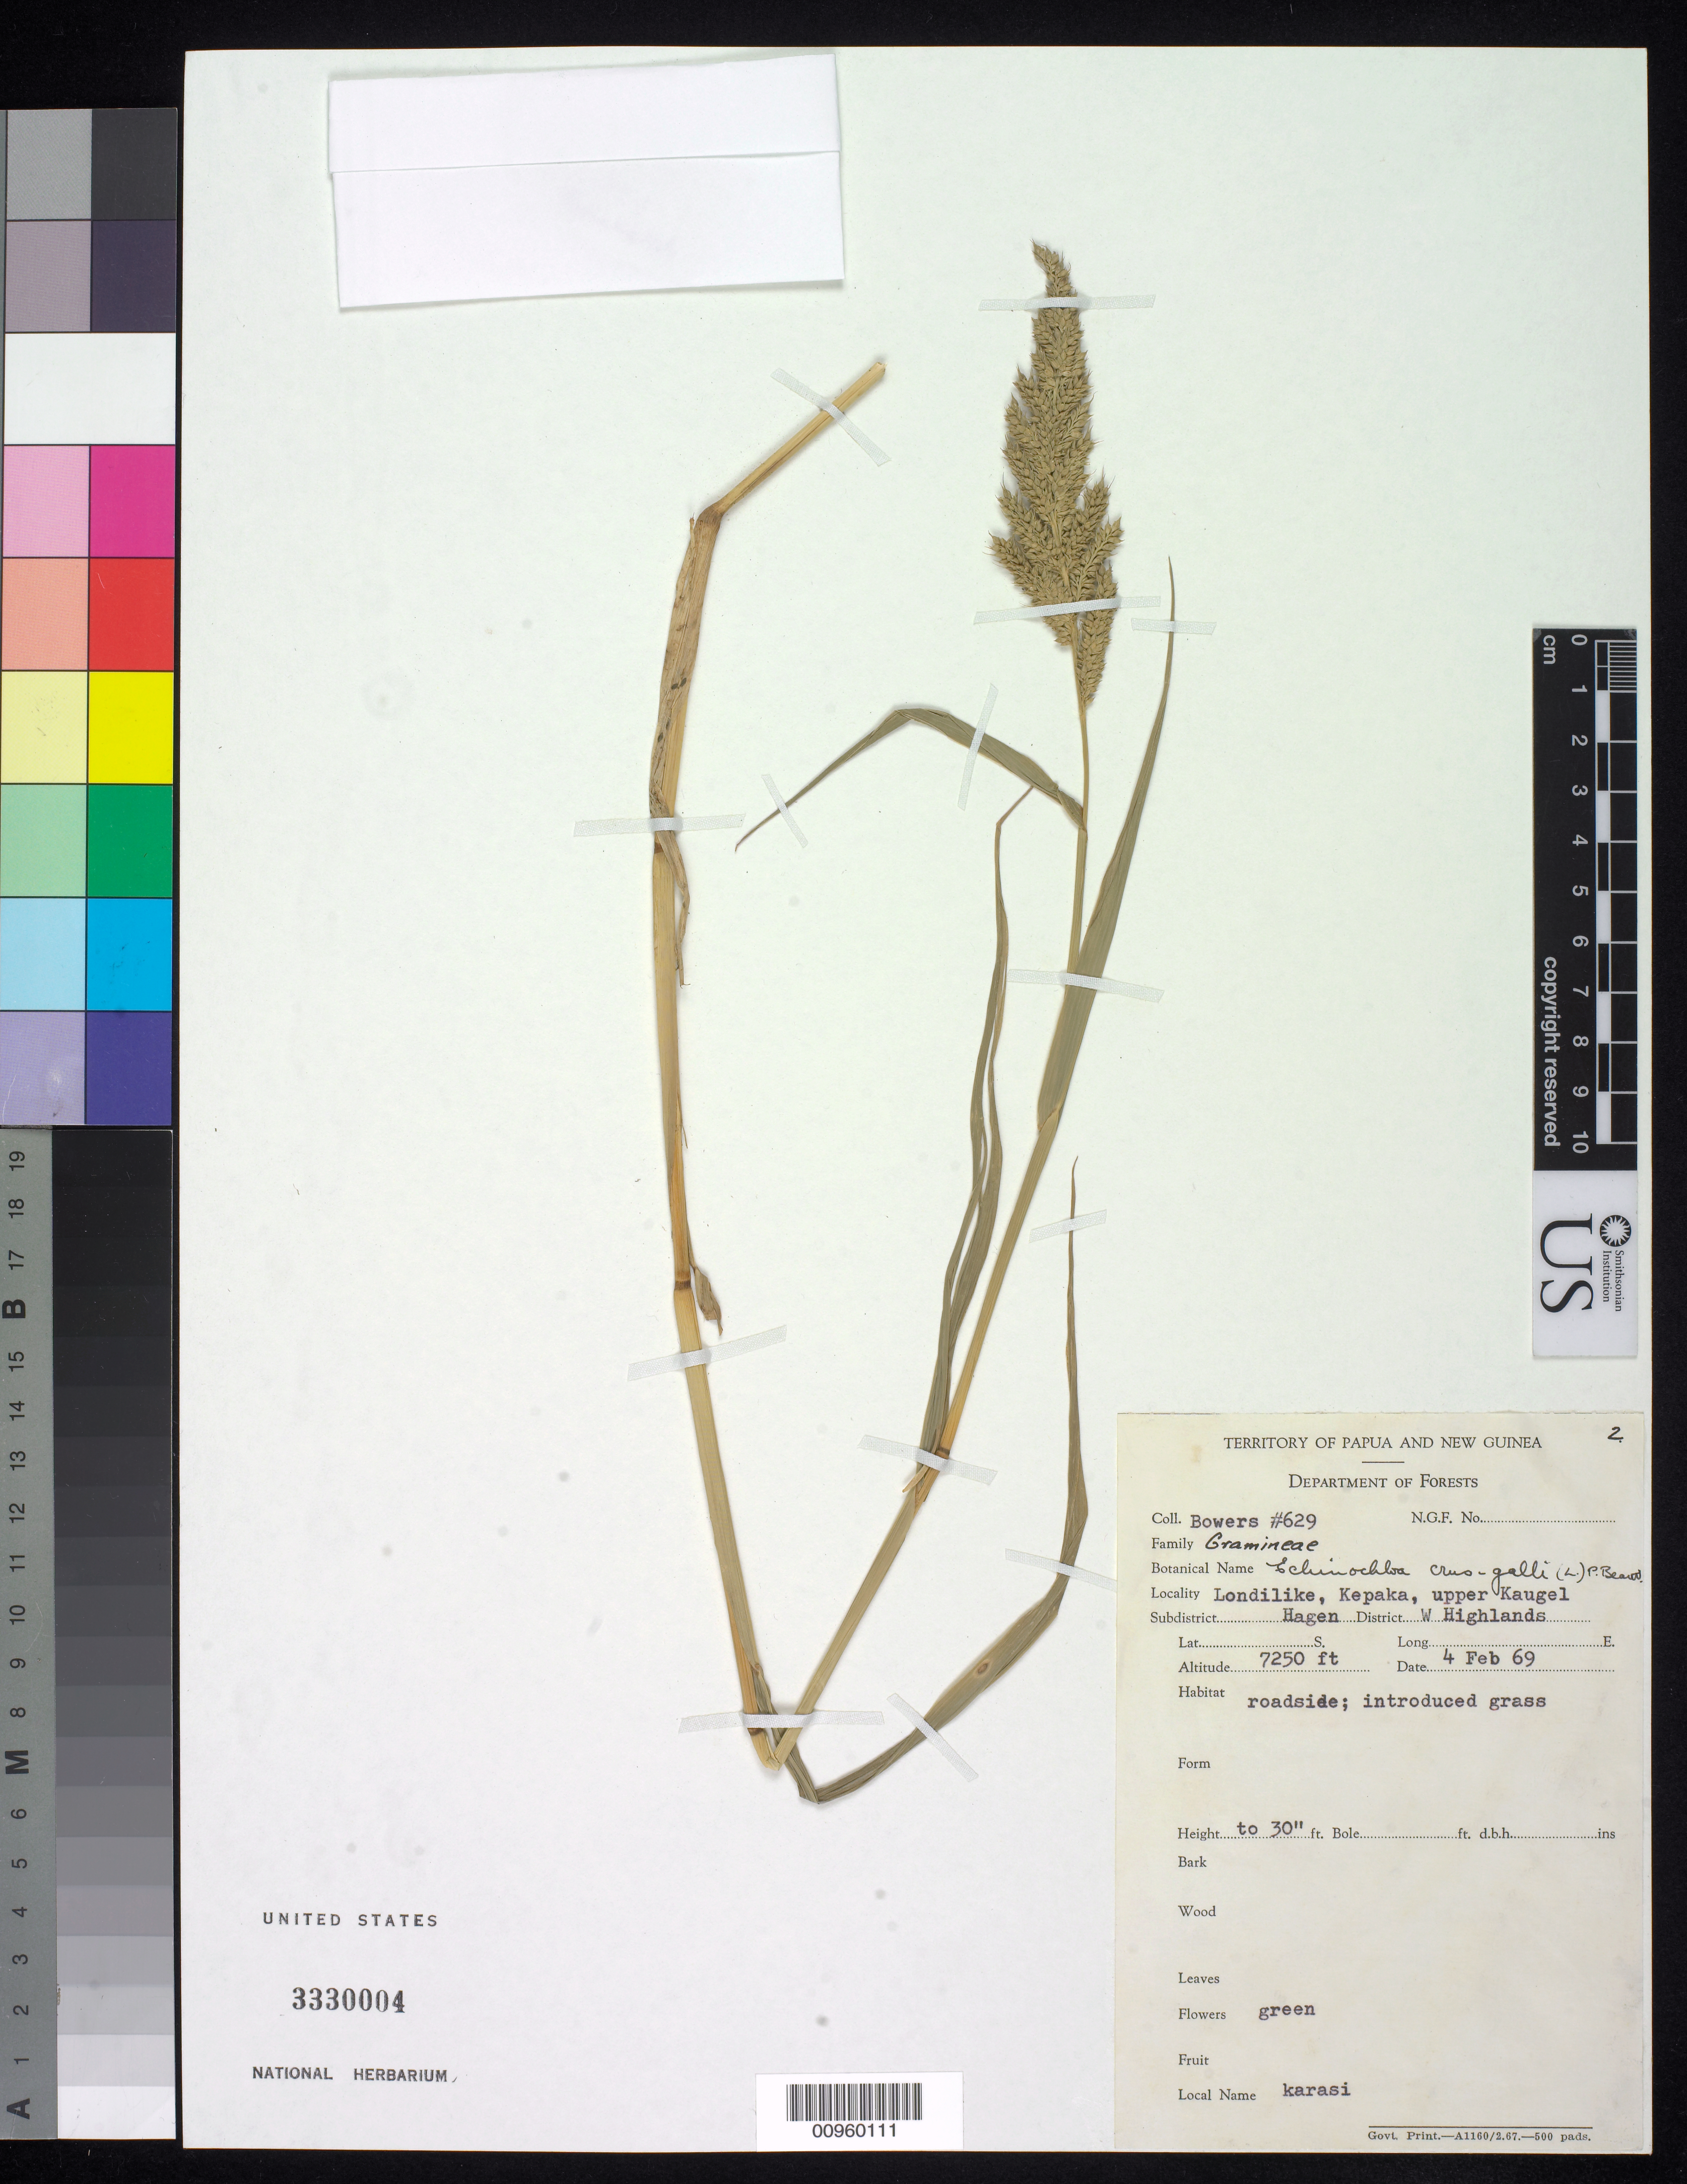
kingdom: Plantae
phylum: Tracheophyta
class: Liliopsida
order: Poales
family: Poaceae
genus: Echinochloa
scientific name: Echinochloa crus-galli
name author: (L.) P. Beauv.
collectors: N. Bowers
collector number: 629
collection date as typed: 04 Feb 1969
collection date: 1969-02-04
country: Papua New Guinea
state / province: Western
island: New Guinea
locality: Londilike, Kepaka, Upper Kaugel, Hagen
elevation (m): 2210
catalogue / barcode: US 3330004